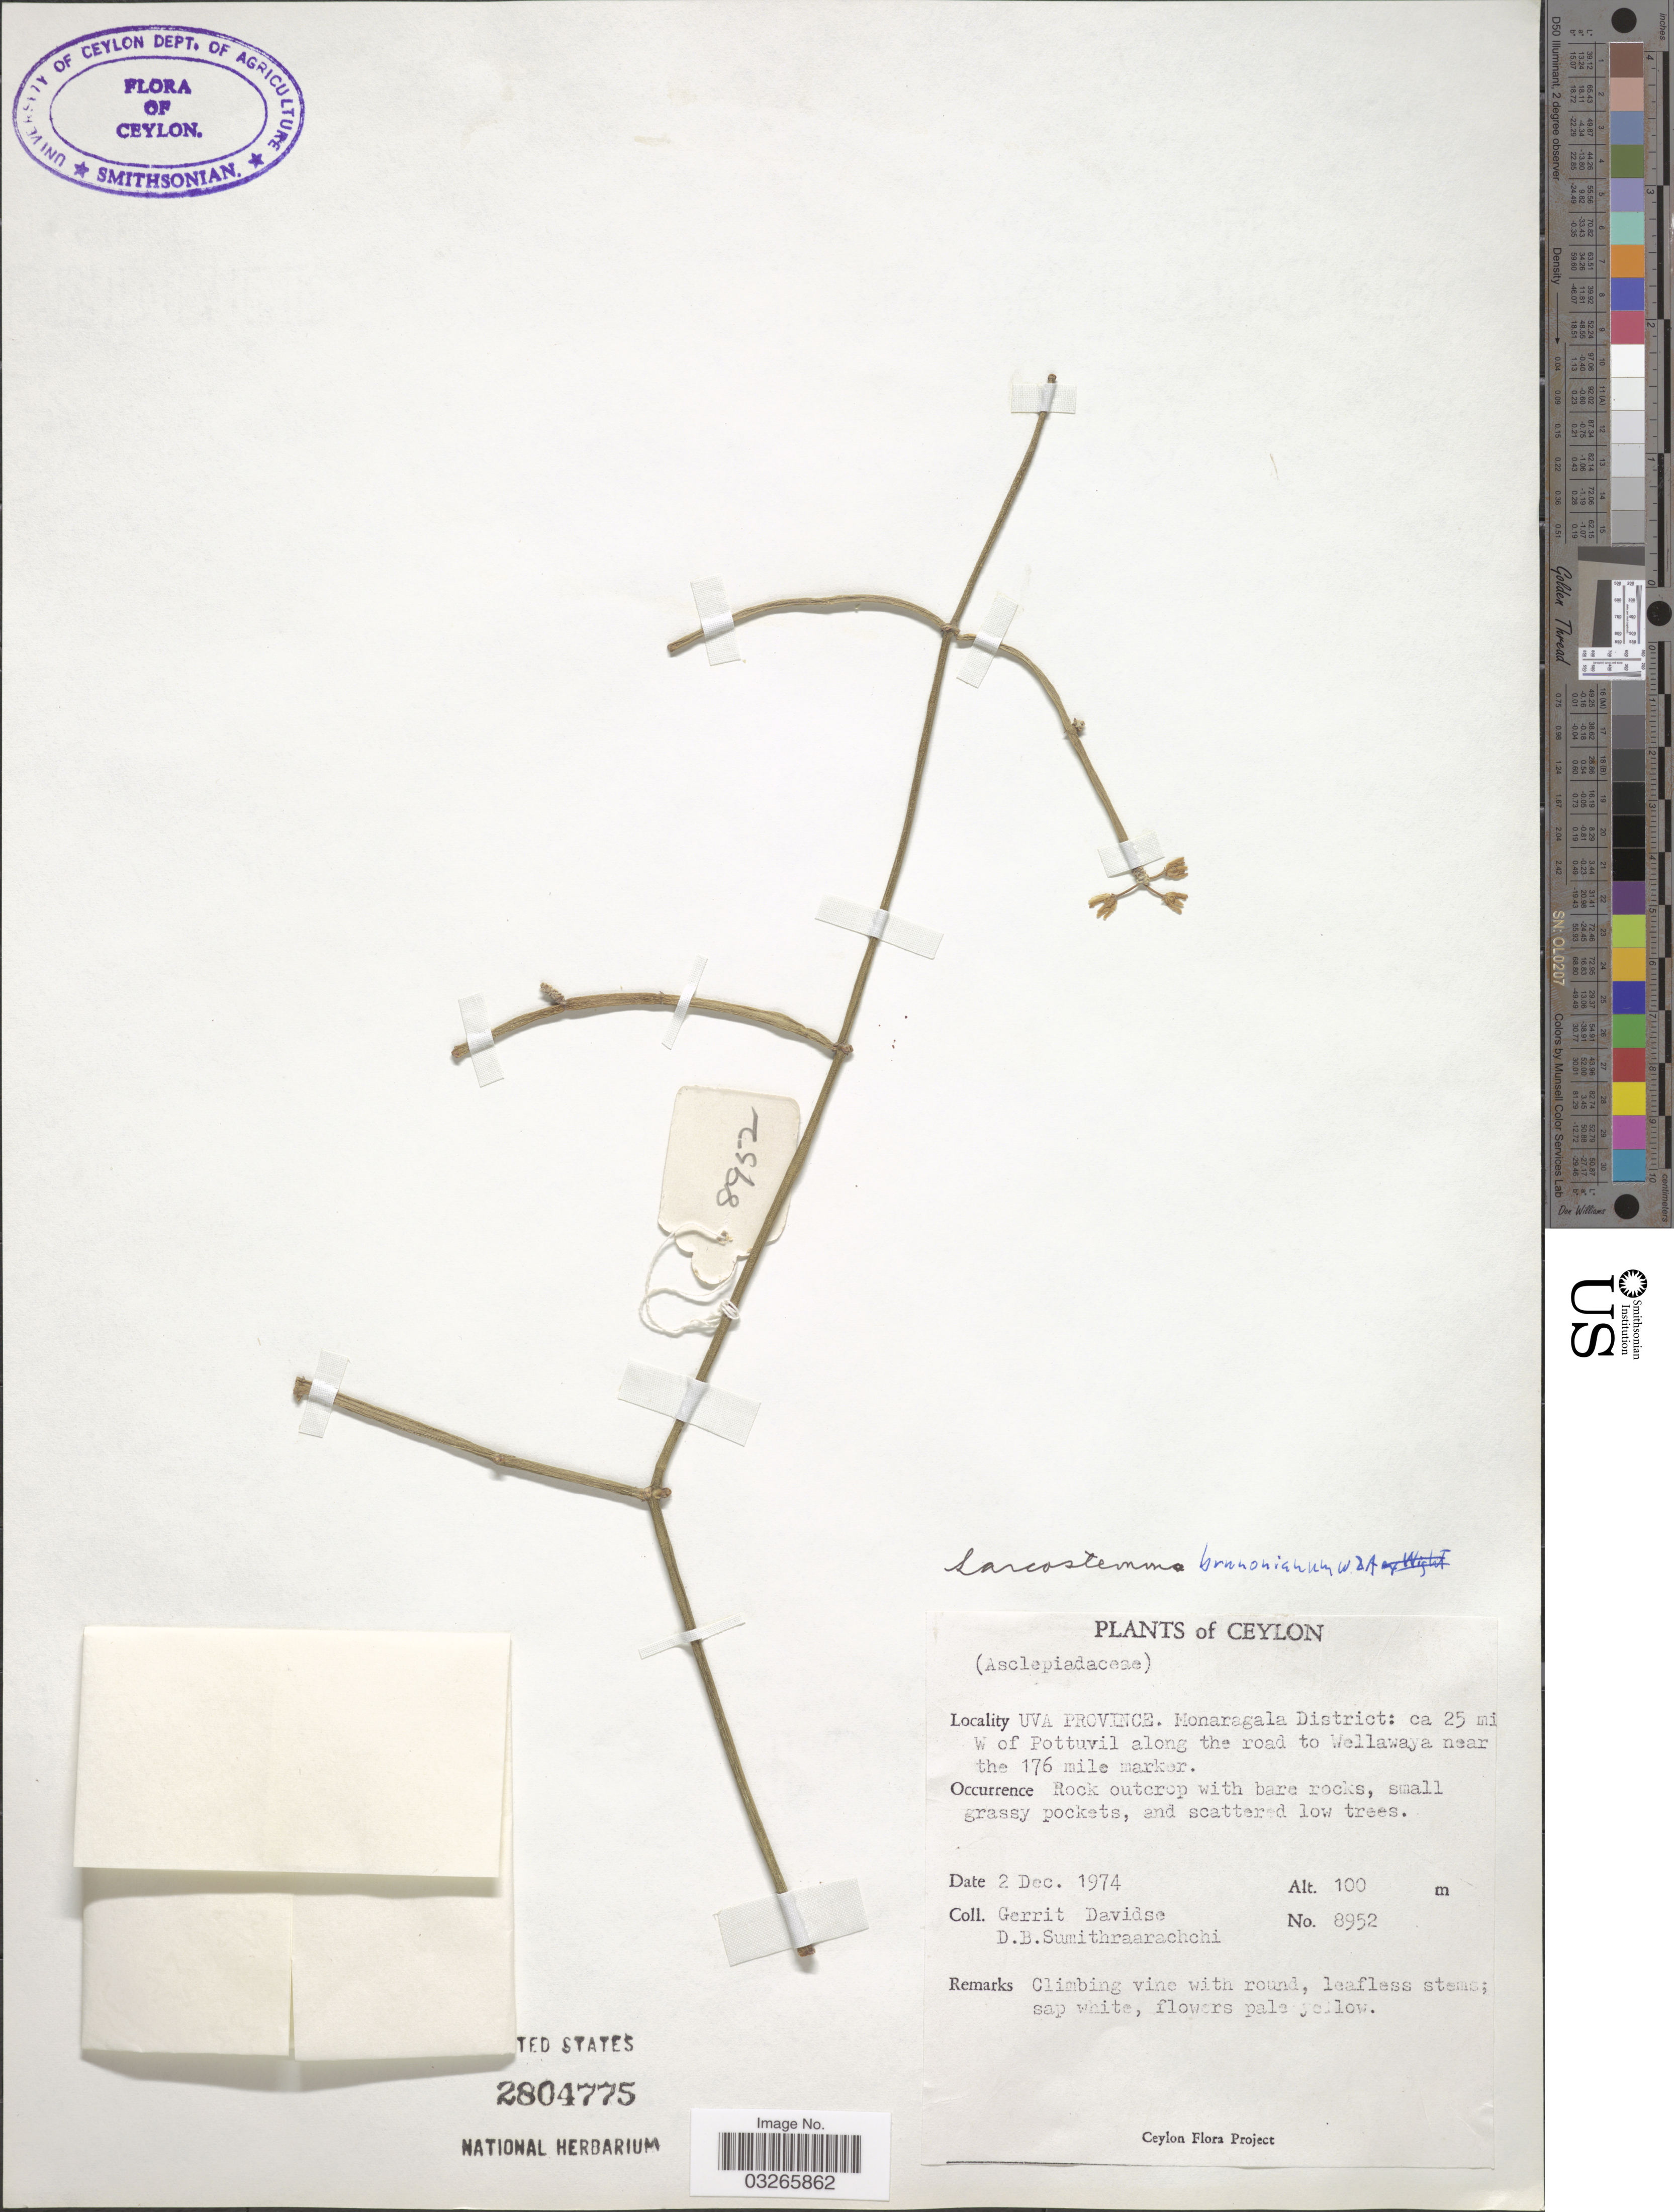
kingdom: Plantae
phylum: Tracheophyta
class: Magnoliopsida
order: Gentianales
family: Apocynaceae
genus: Sarcostemma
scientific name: Sarcostemma brunonianum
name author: Wight & Arn.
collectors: G. Davidse & D. B. Sumithraarachchi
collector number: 8952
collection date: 1974-12-02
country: Sri Lanka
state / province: Uva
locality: Ceylon. Monaragala District: ca 25 mi W of Pottuvil along the road to Wellawaya near the 176 mile marker.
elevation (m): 100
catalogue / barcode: US 2804775